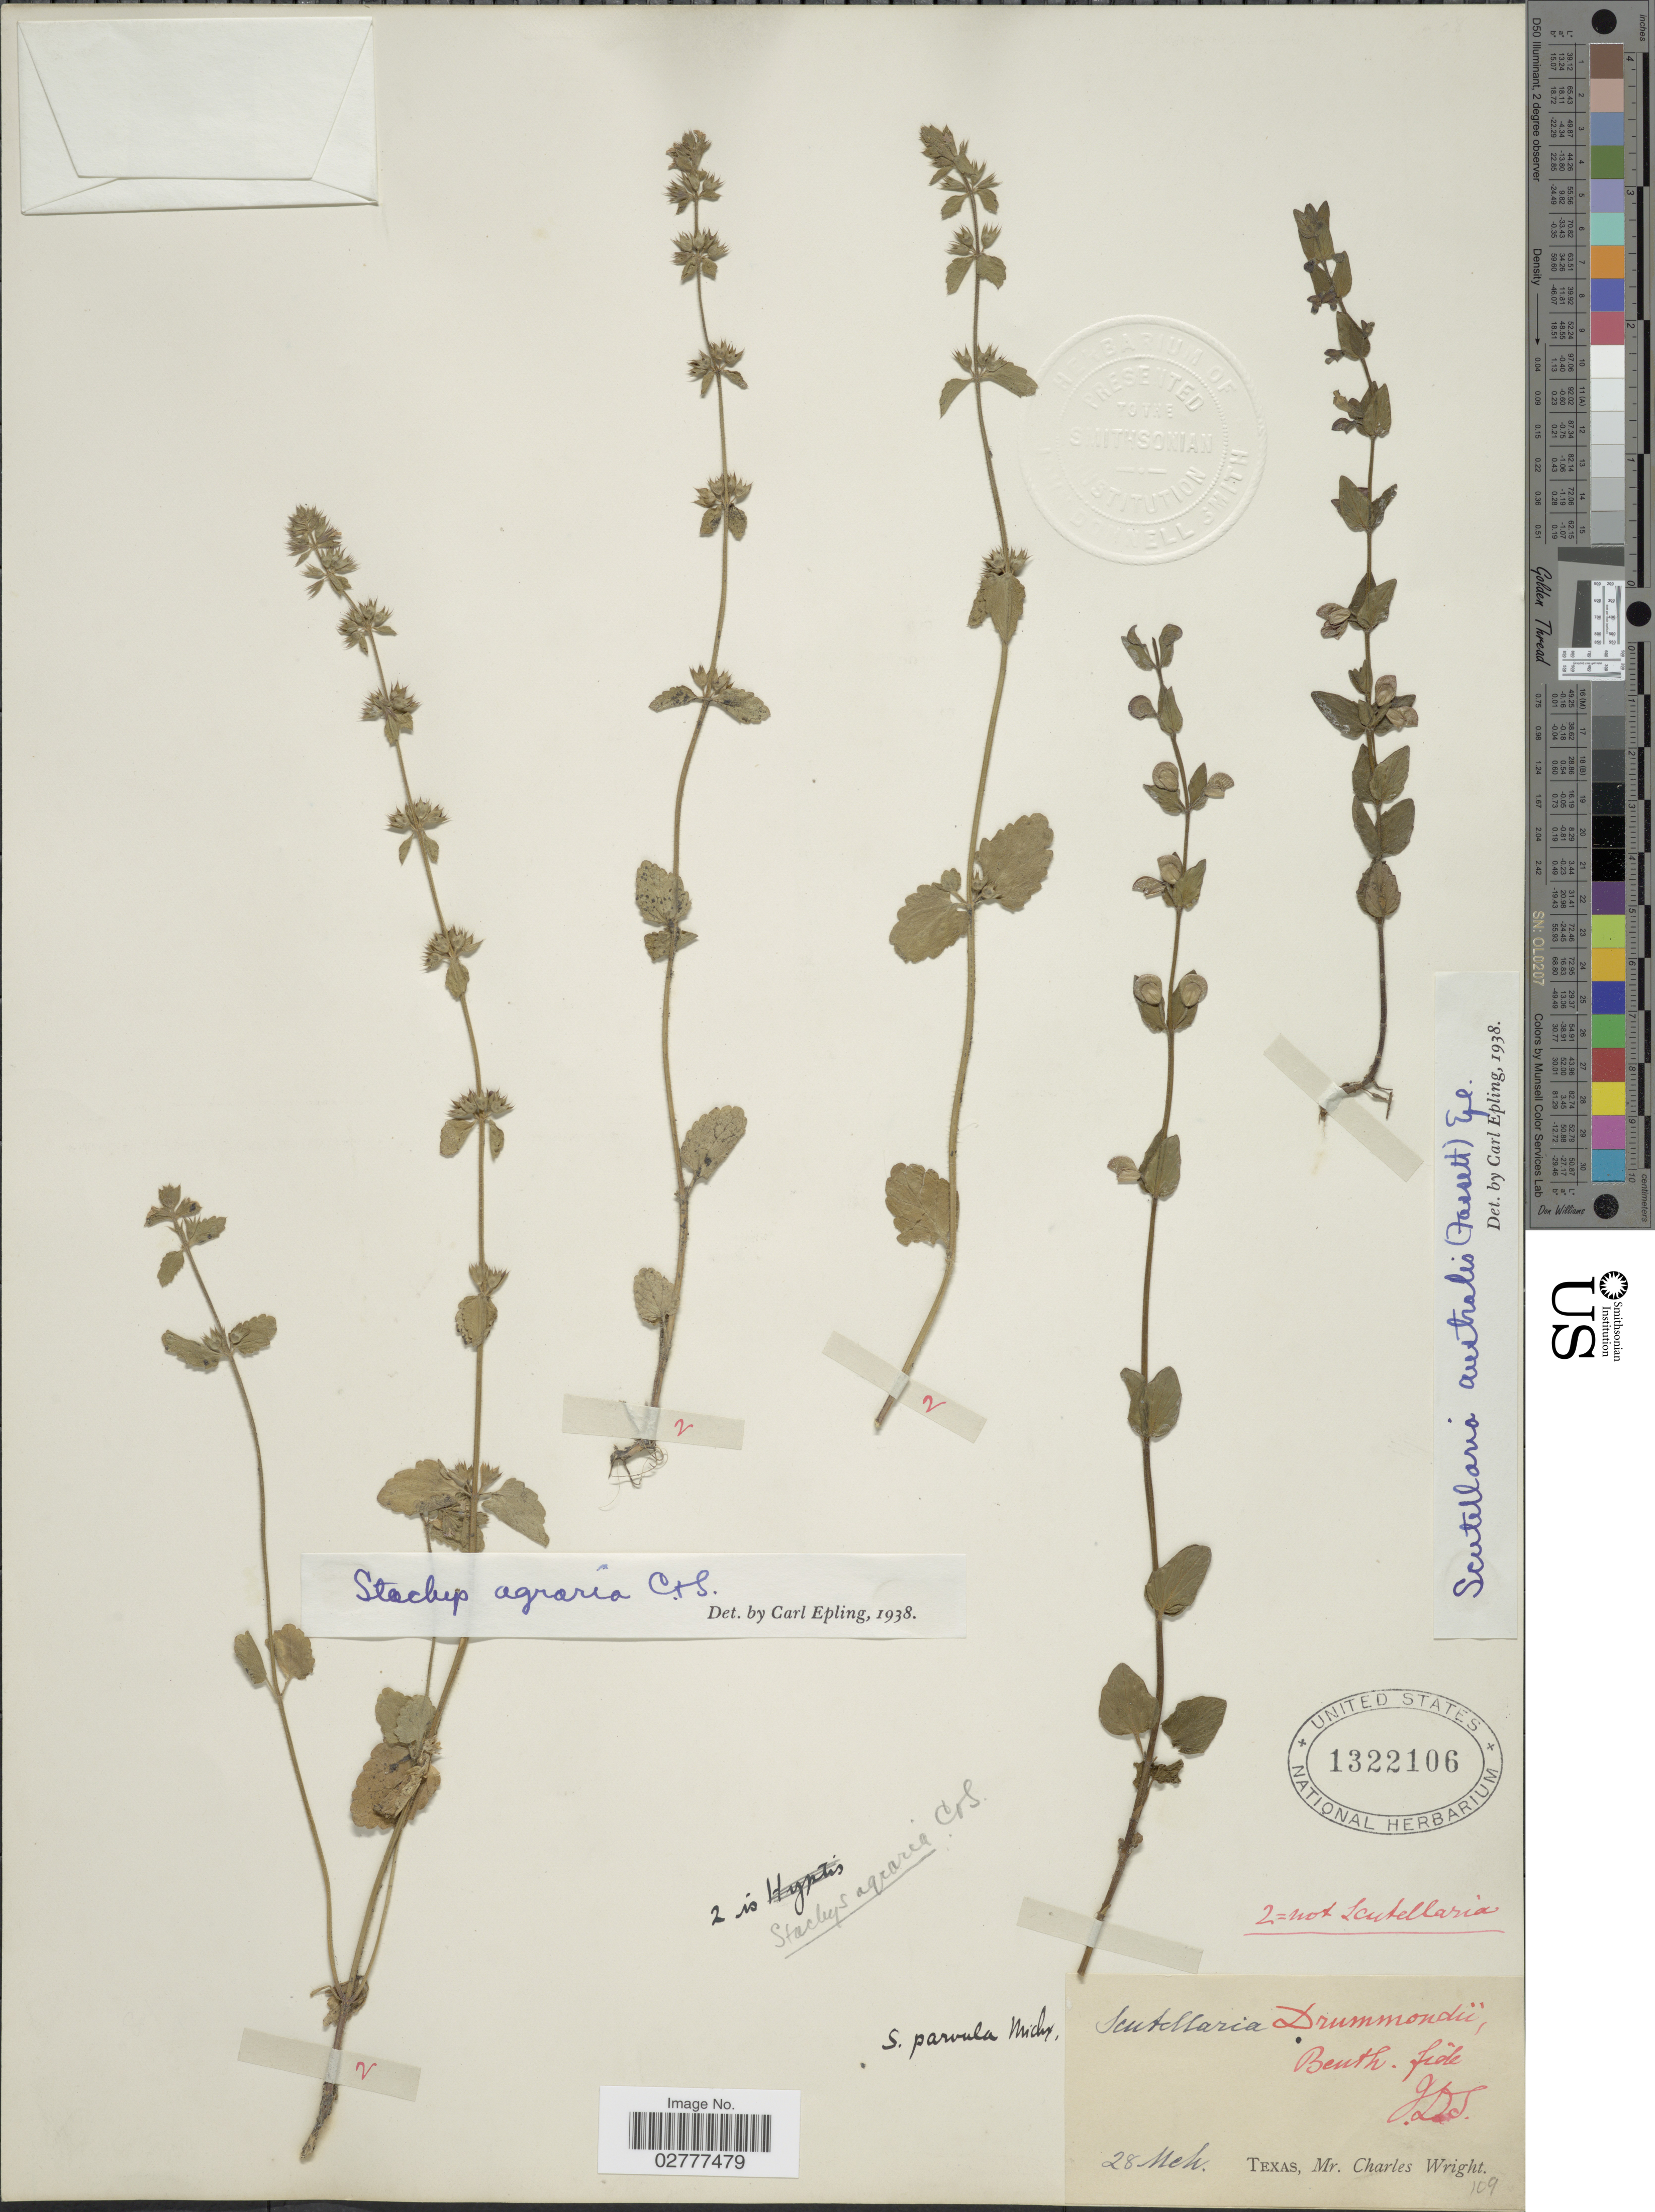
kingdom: Plantae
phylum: Tracheophyta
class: Magnoliopsida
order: Lamiales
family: Lamiaceae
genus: Scutellaria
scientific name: Scutellaria australis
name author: (Fassett) Epling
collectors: C. Wright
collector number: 109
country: United States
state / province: Texas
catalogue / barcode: US 1322106